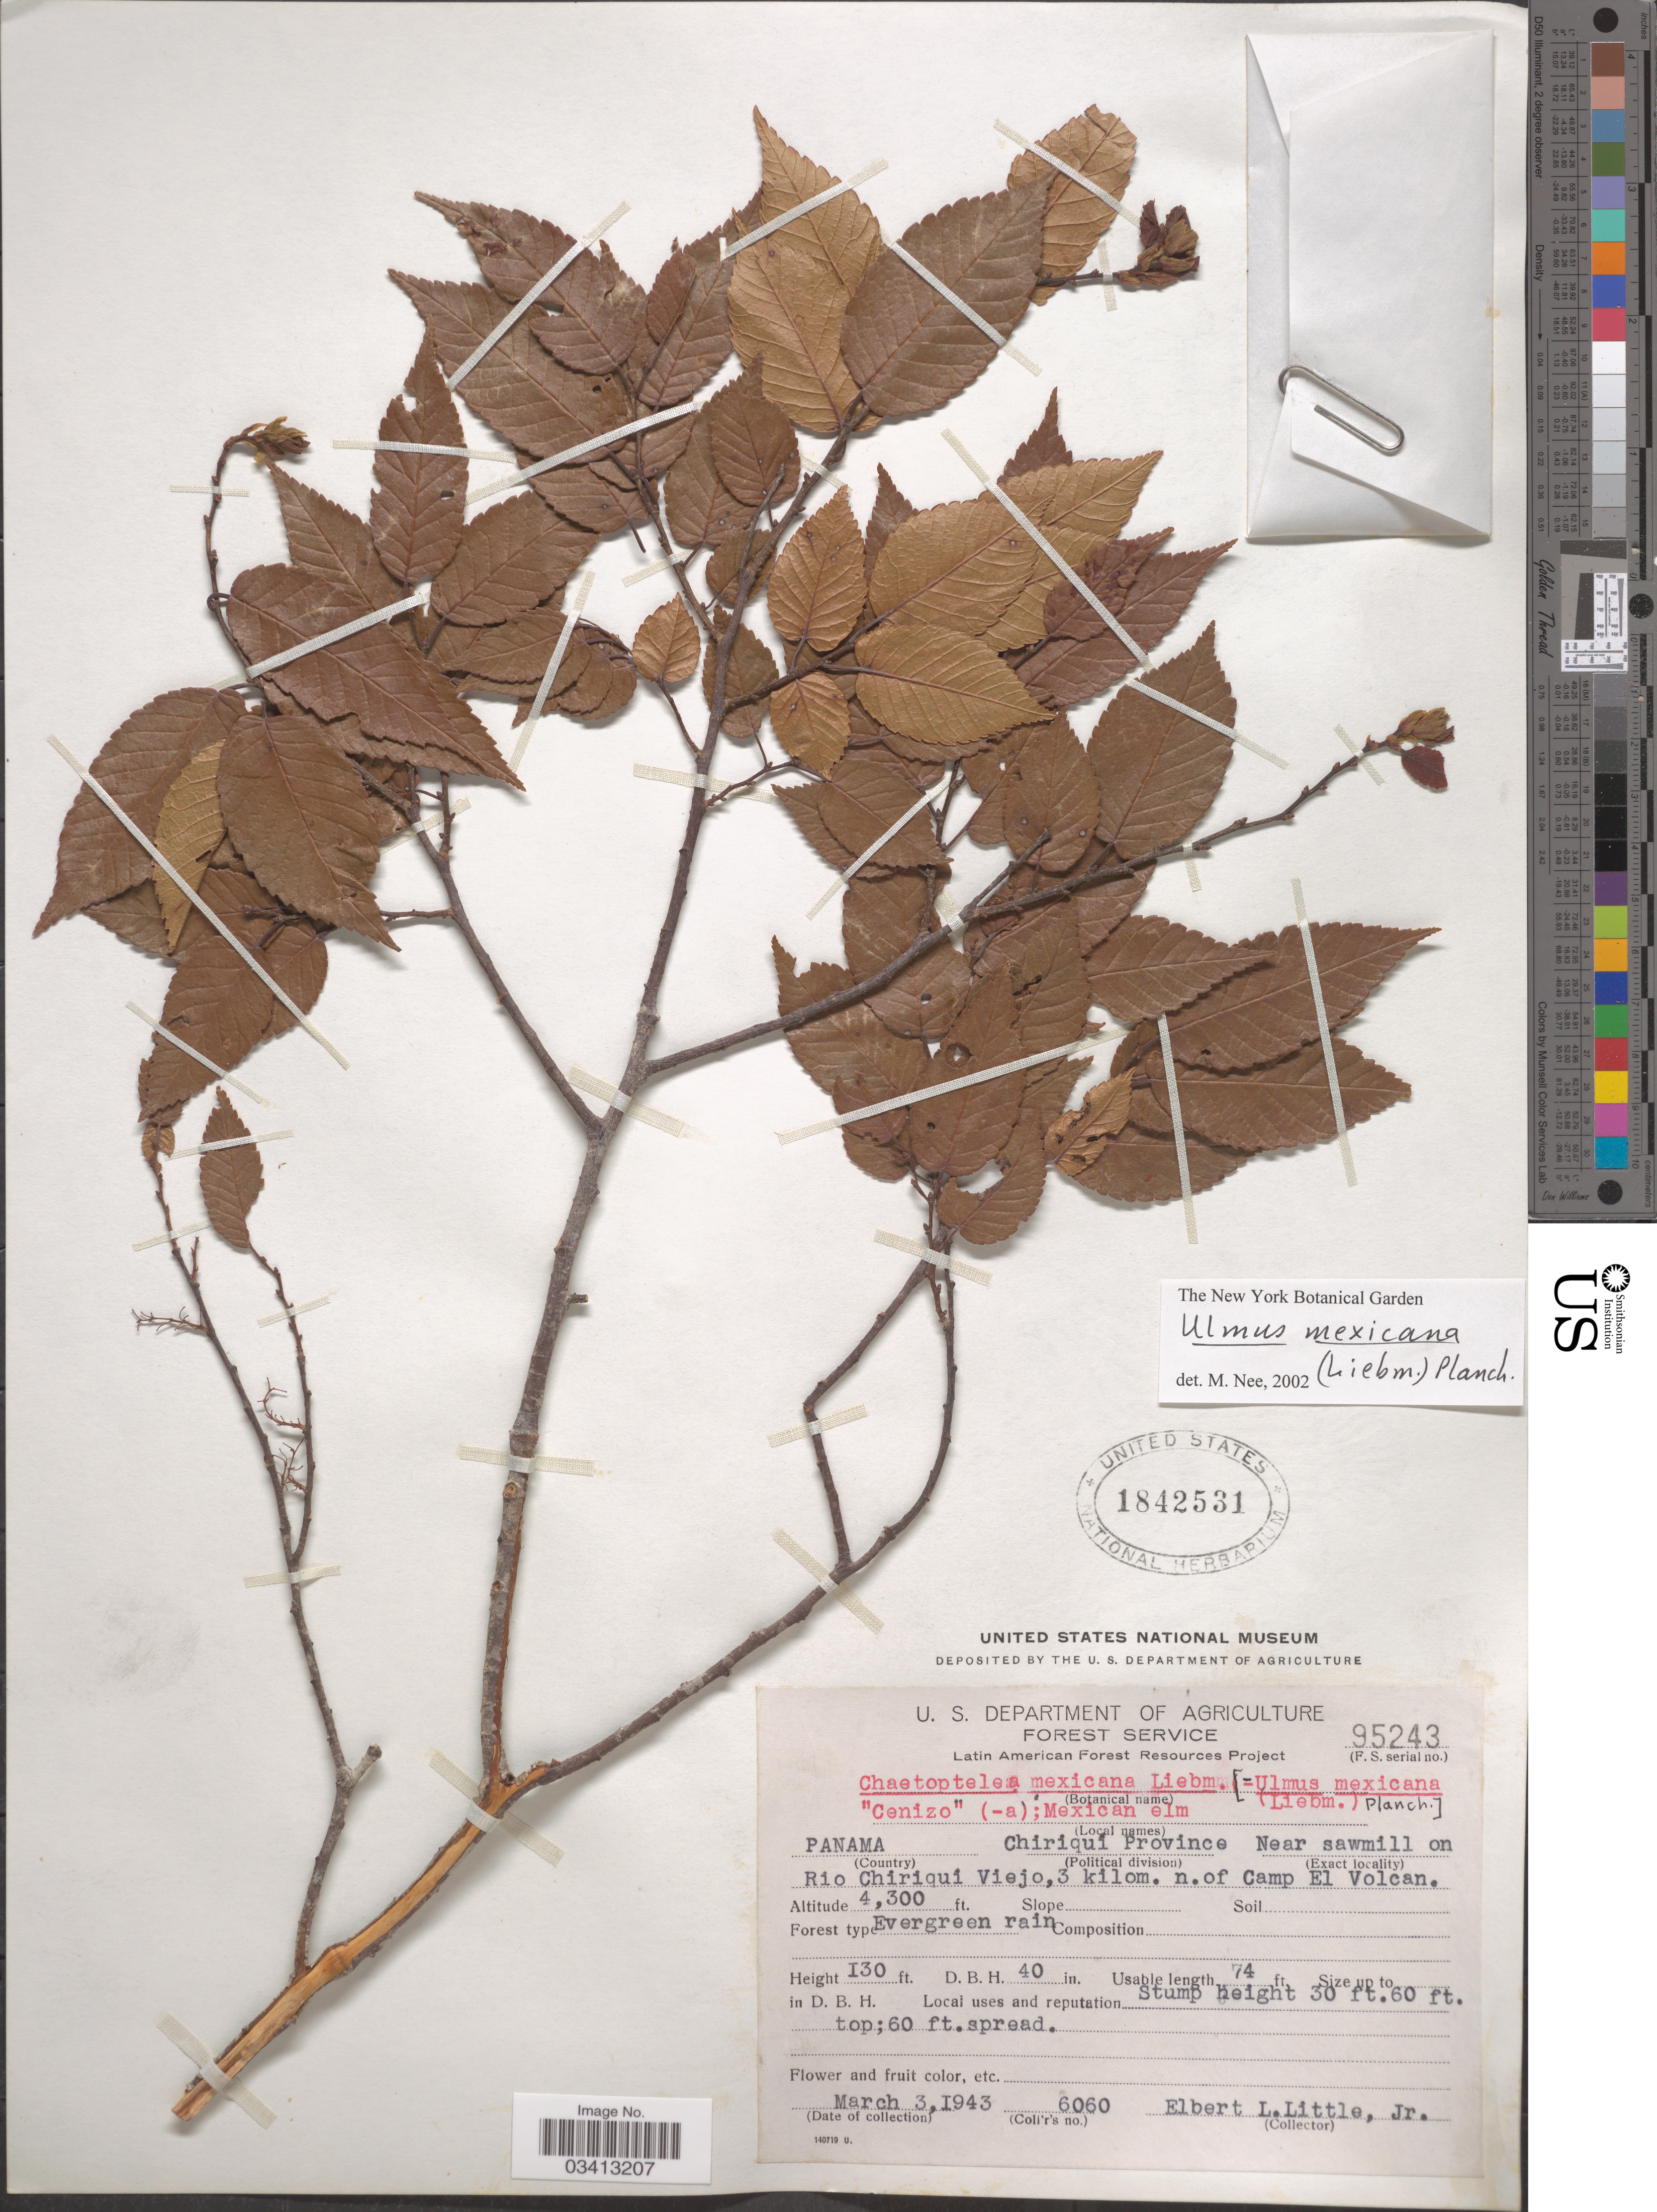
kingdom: Plantae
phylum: Tracheophyta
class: Magnoliopsida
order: Rosales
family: Ulmaceae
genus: Ulmus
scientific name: Ulmus mexicana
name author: (Liebm.) Planch.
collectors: E. L. Little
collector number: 6060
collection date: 1943-03-03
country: Panama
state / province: Chiriqui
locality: Near sawmill on Rio Chiriqui Viejo, 3 kilom. n. of Camp El Volcan.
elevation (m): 1311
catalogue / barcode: US 1842531